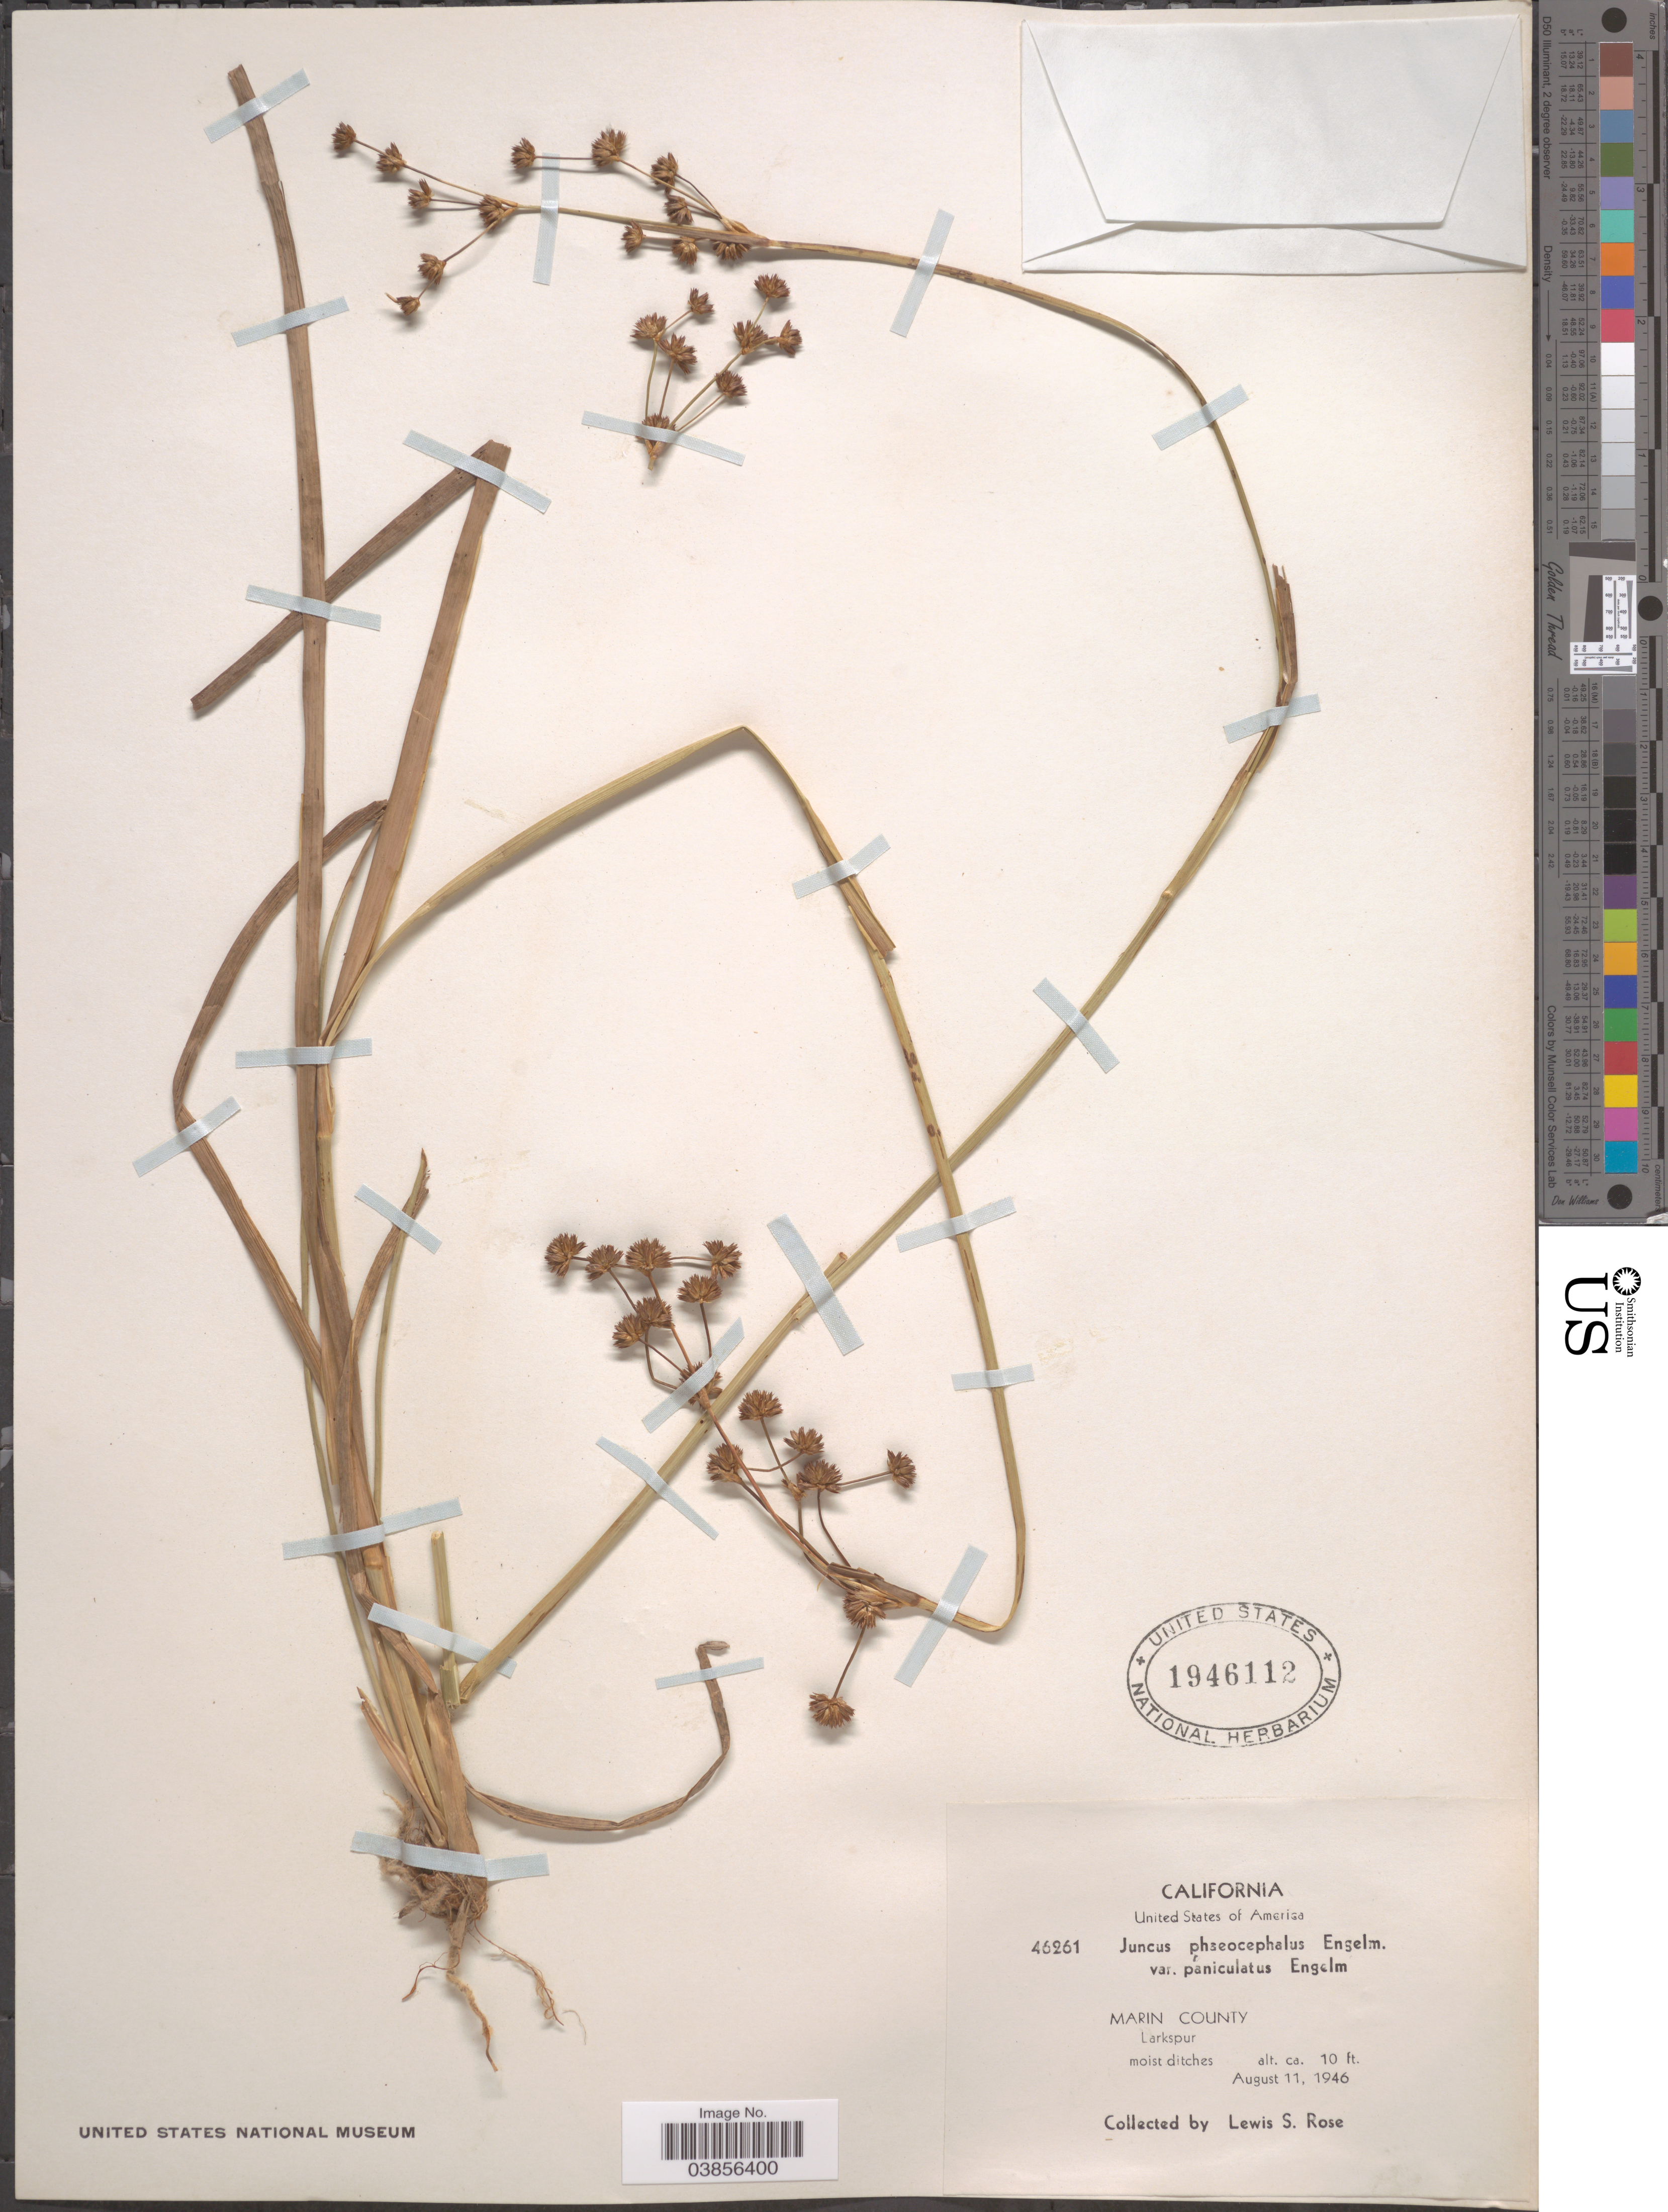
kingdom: Plantae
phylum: Tracheophyta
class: Liliopsida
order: Poales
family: Juncaceae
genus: Juncus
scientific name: Juncus phaeocephalus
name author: Engelm.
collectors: L. S. Rose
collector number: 46261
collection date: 1946-08-11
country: United States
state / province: California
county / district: Marin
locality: Marin County. Larkspur.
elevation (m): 3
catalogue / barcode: US 1946112